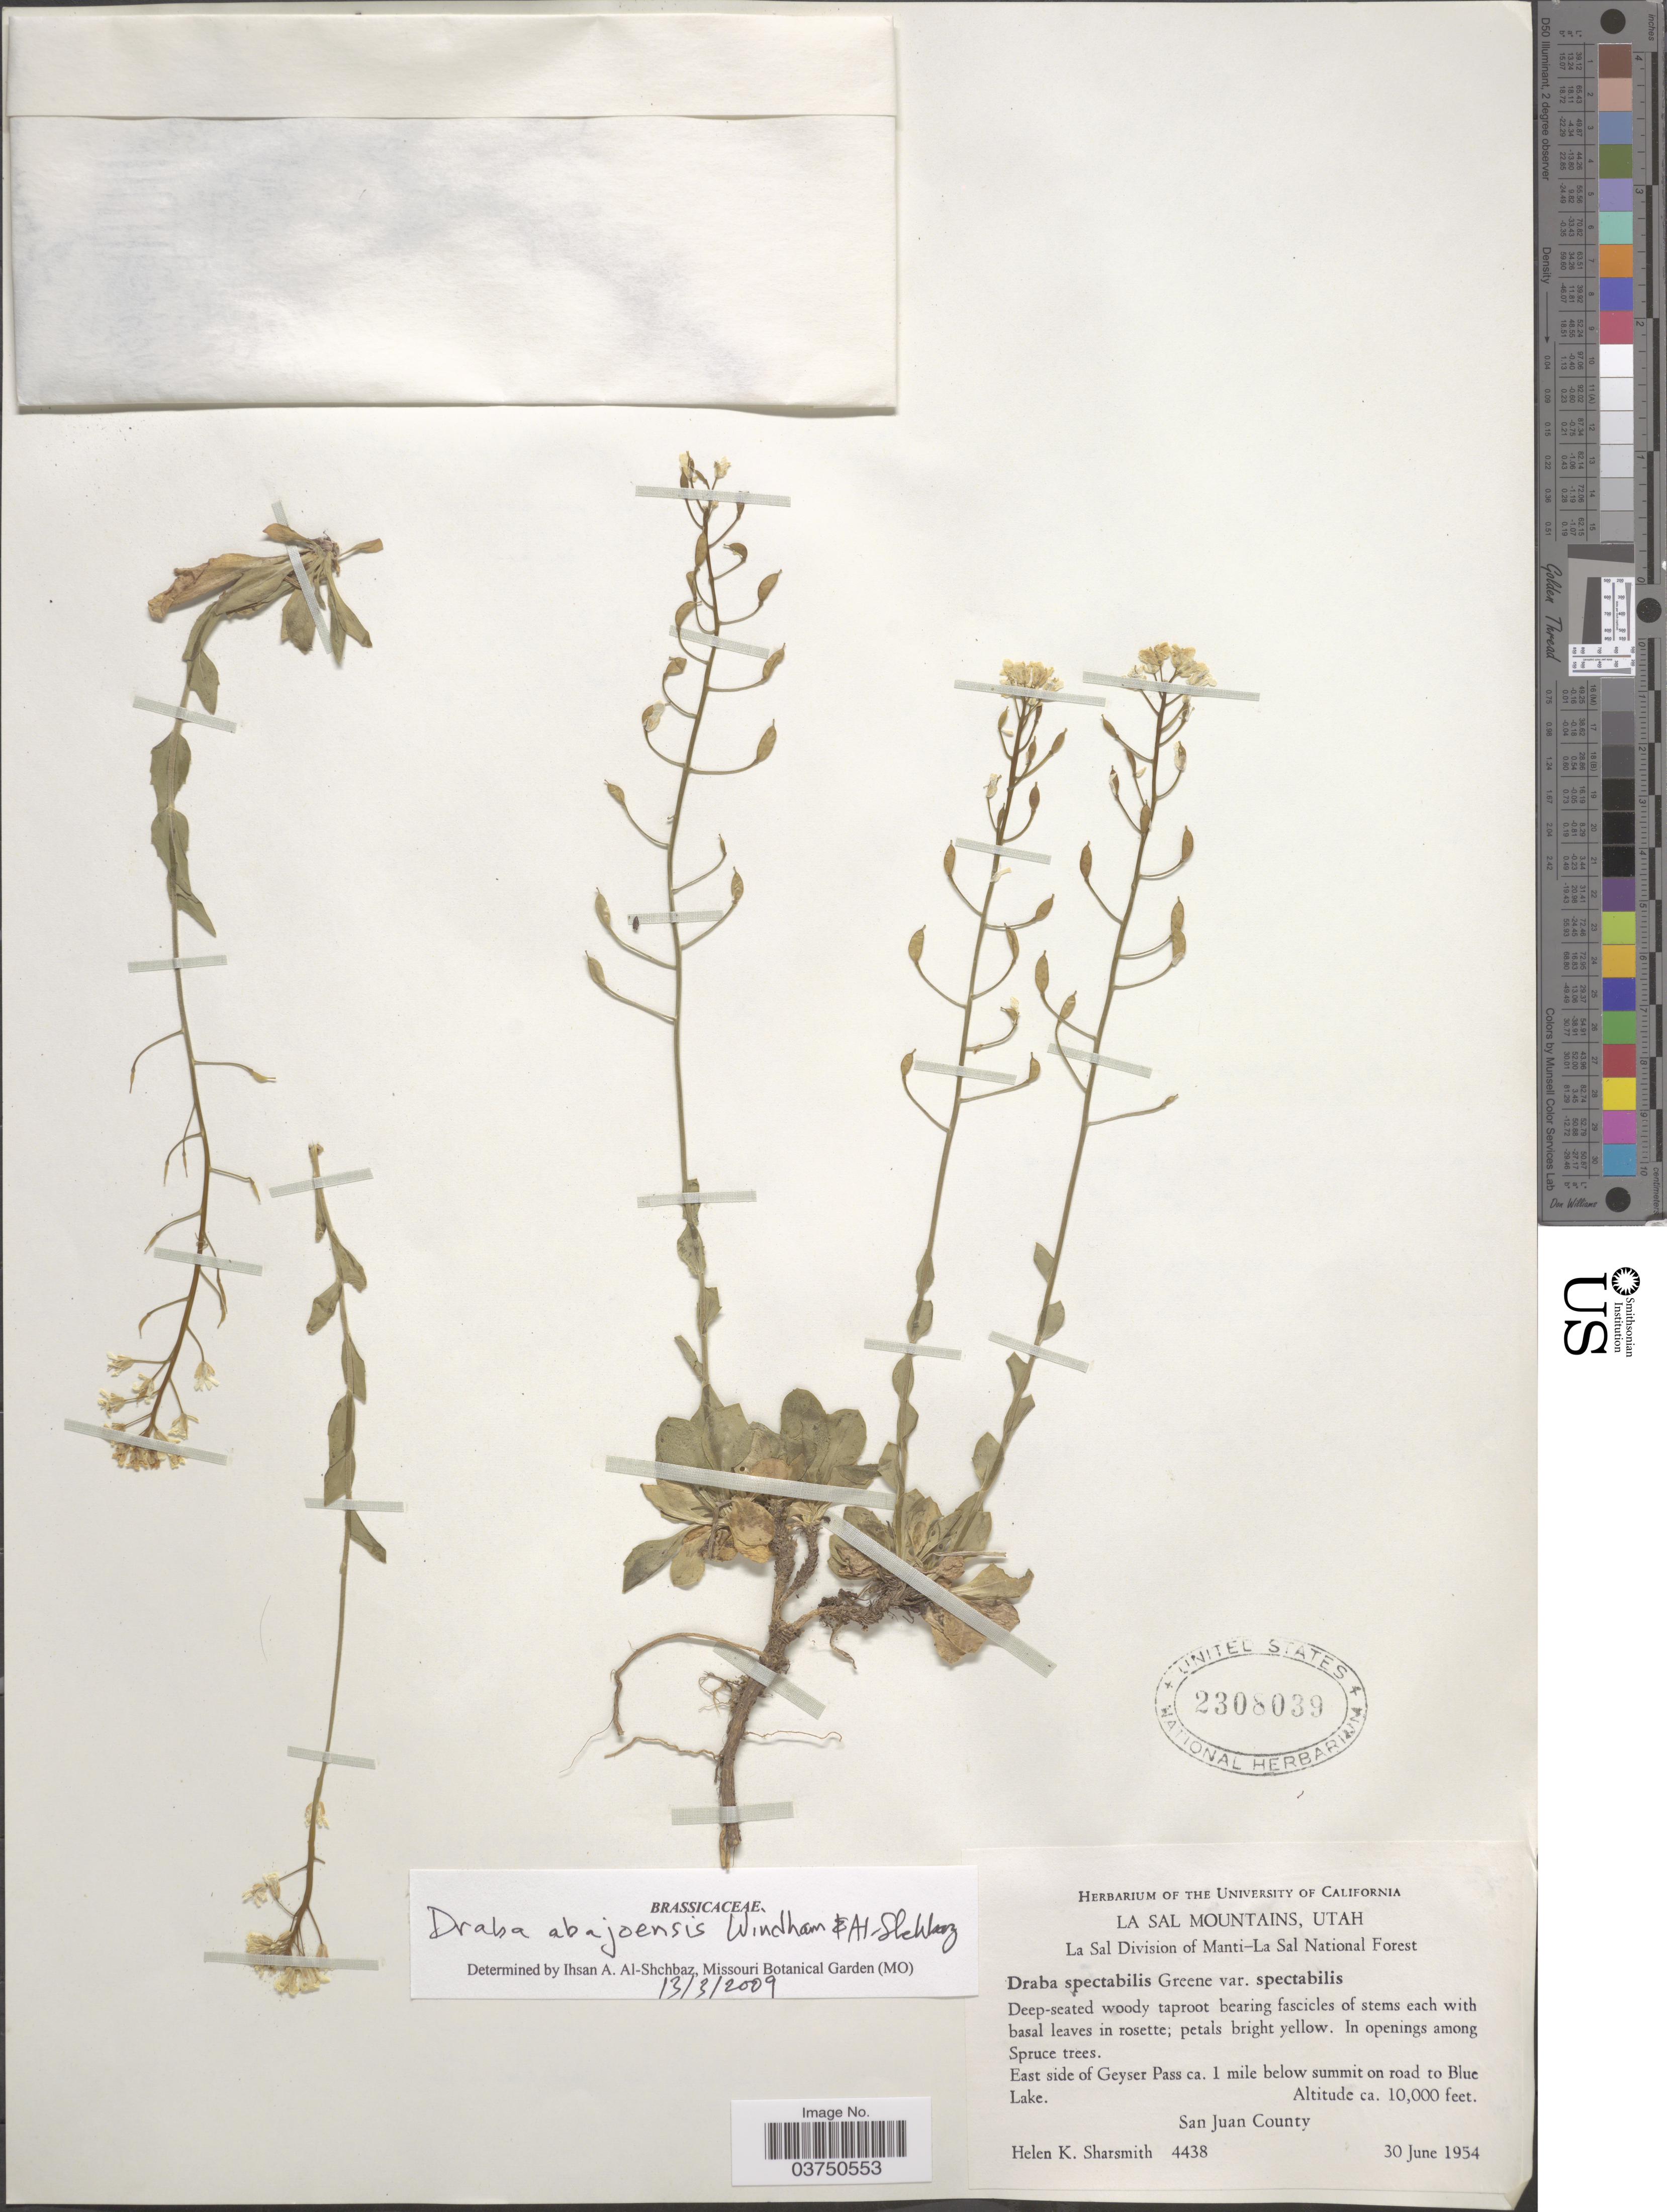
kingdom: Plantae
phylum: Tracheophyta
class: Magnoliopsida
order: Brassicales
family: Brassicaceae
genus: Draba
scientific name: Draba abajoensis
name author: Windham & Al-Shehbaz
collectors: H. Sharsmith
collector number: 4438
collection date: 1954-06-30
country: United States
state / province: Utah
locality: La Sal Mountains. La Sal Division of Manti-La Sal National Forest. East side of Geyser Pass ca. 1 mile below summit on road to Blue Lake. San Juan County.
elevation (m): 3048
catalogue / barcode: US 2308039